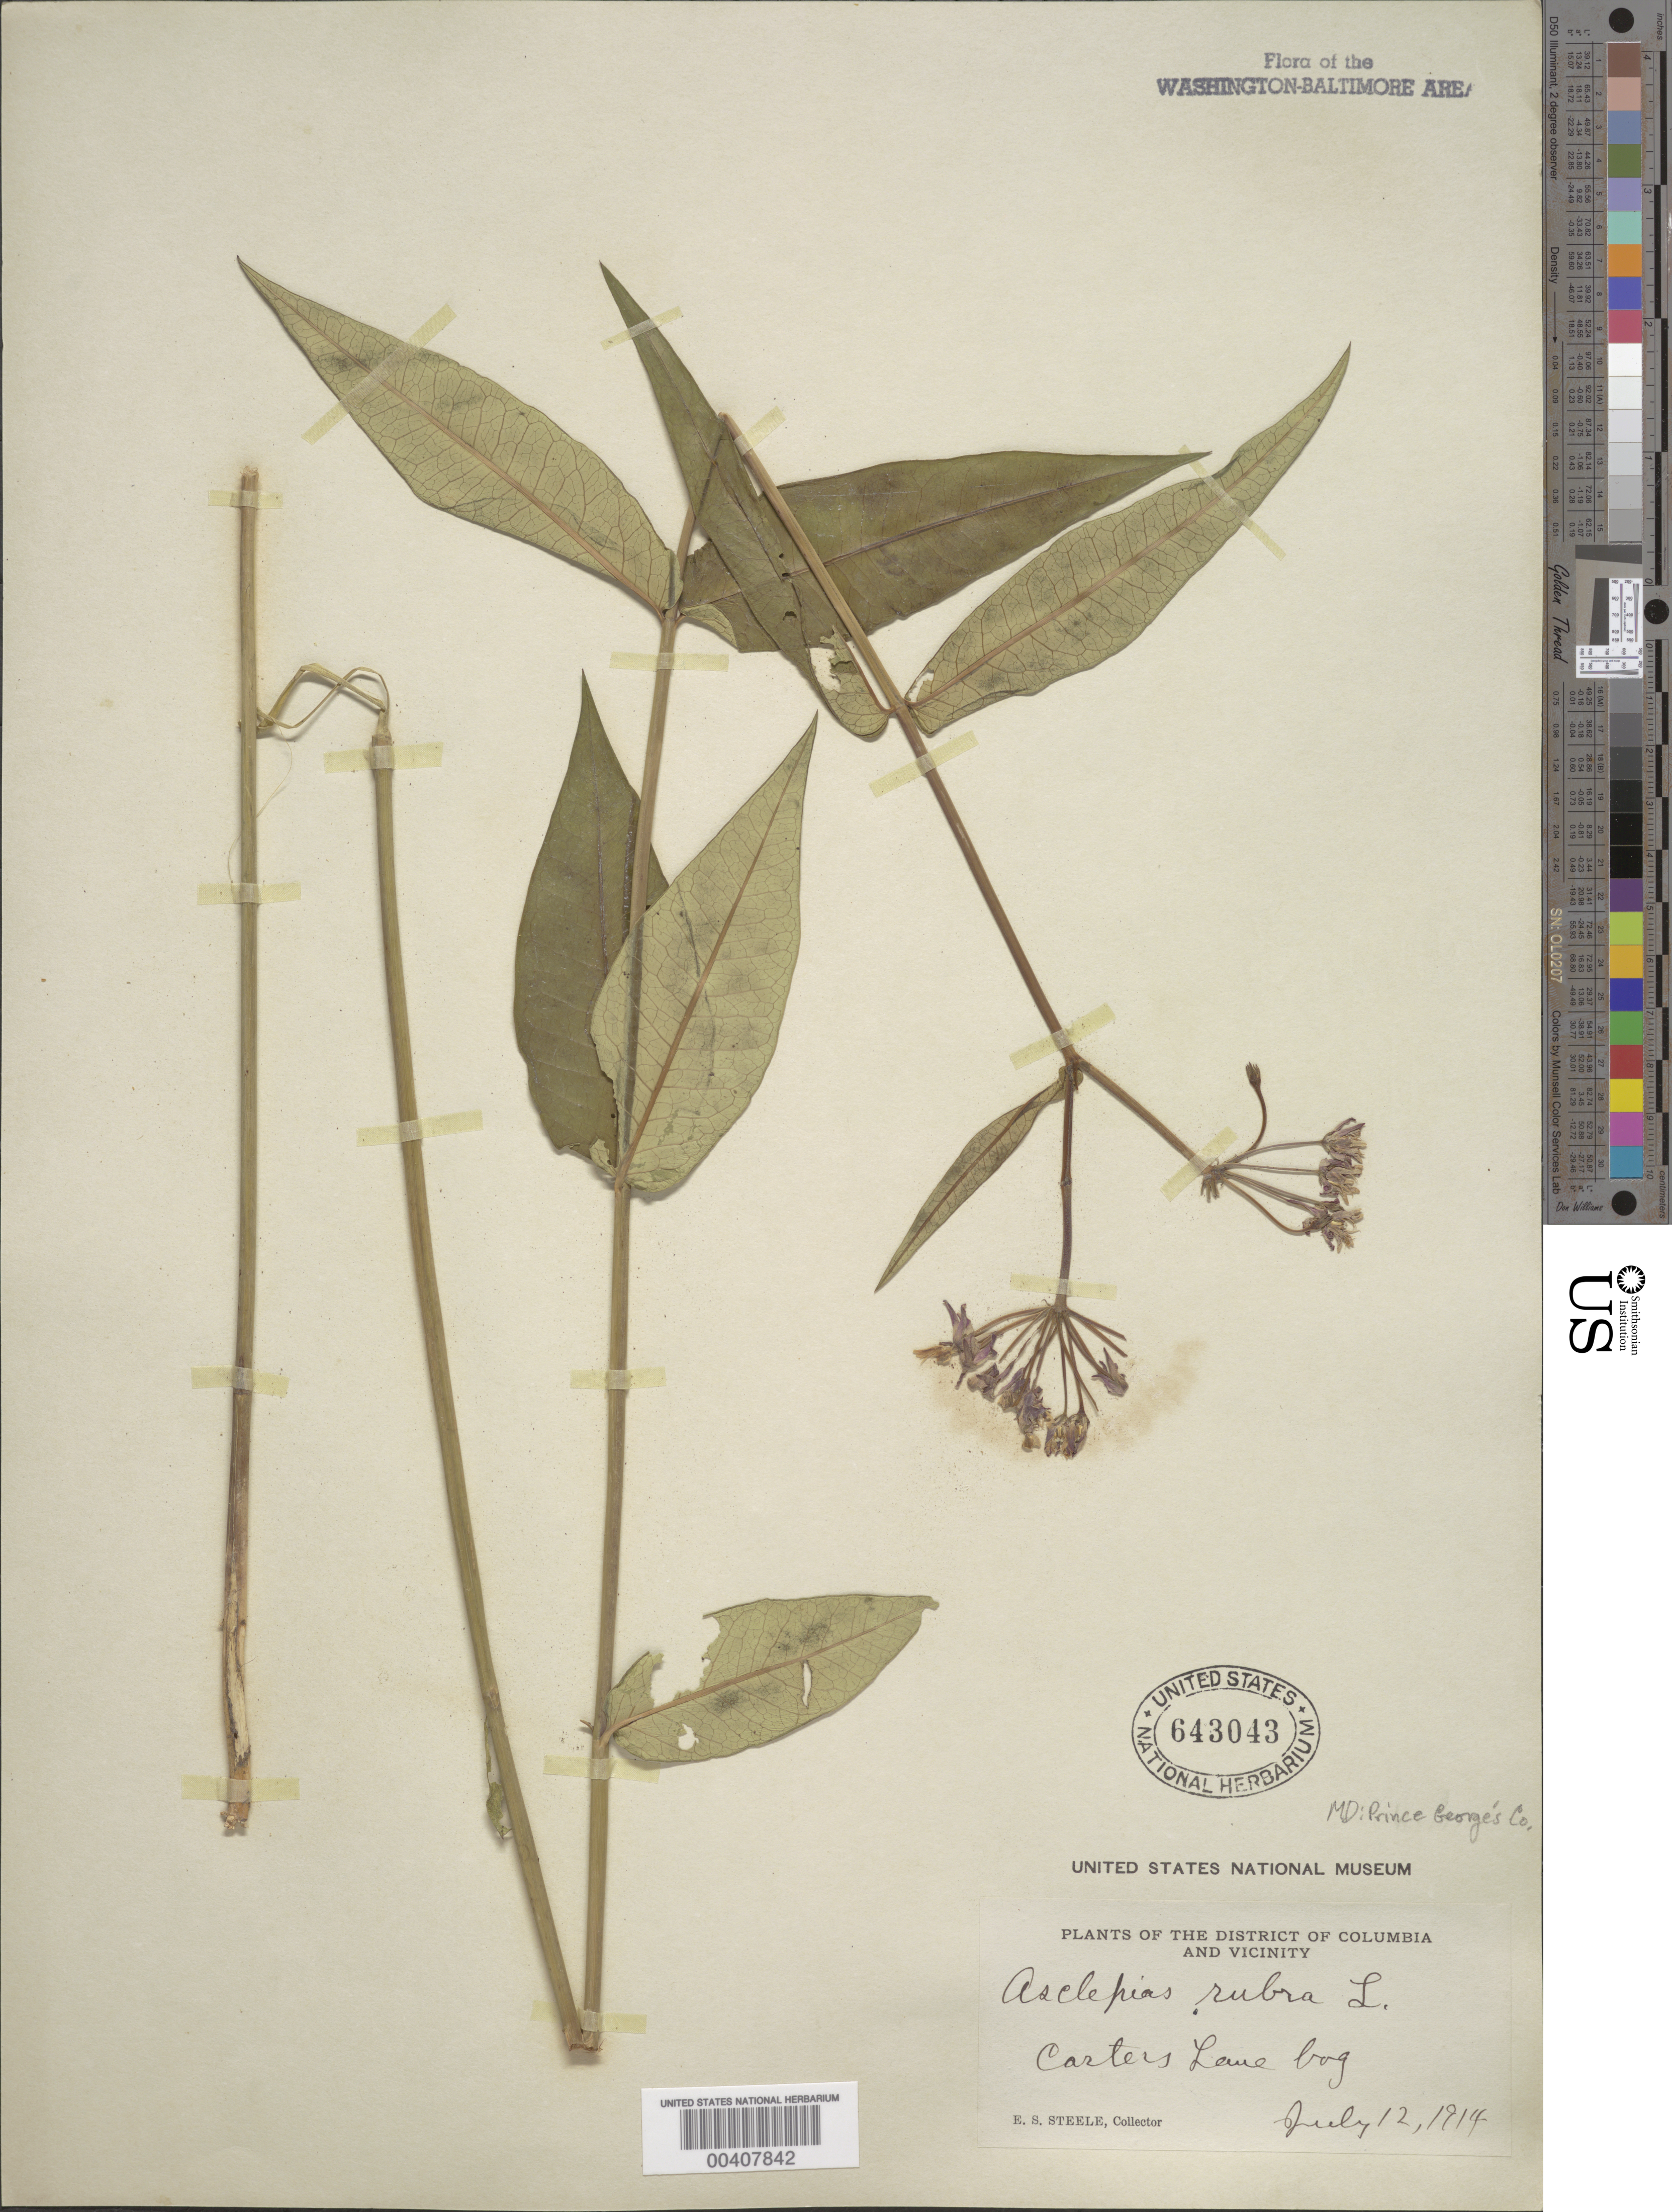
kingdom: Plantae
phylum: Tracheophyta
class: Magnoliopsida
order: Gentianales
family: Apocynaceae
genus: Asclepias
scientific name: Asclepias rubra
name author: L.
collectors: E. Steele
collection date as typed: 12 Jul 1914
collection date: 1914-07-12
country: United States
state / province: Maryland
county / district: Prince George's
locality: Carters Lane Bog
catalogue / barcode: US 643043